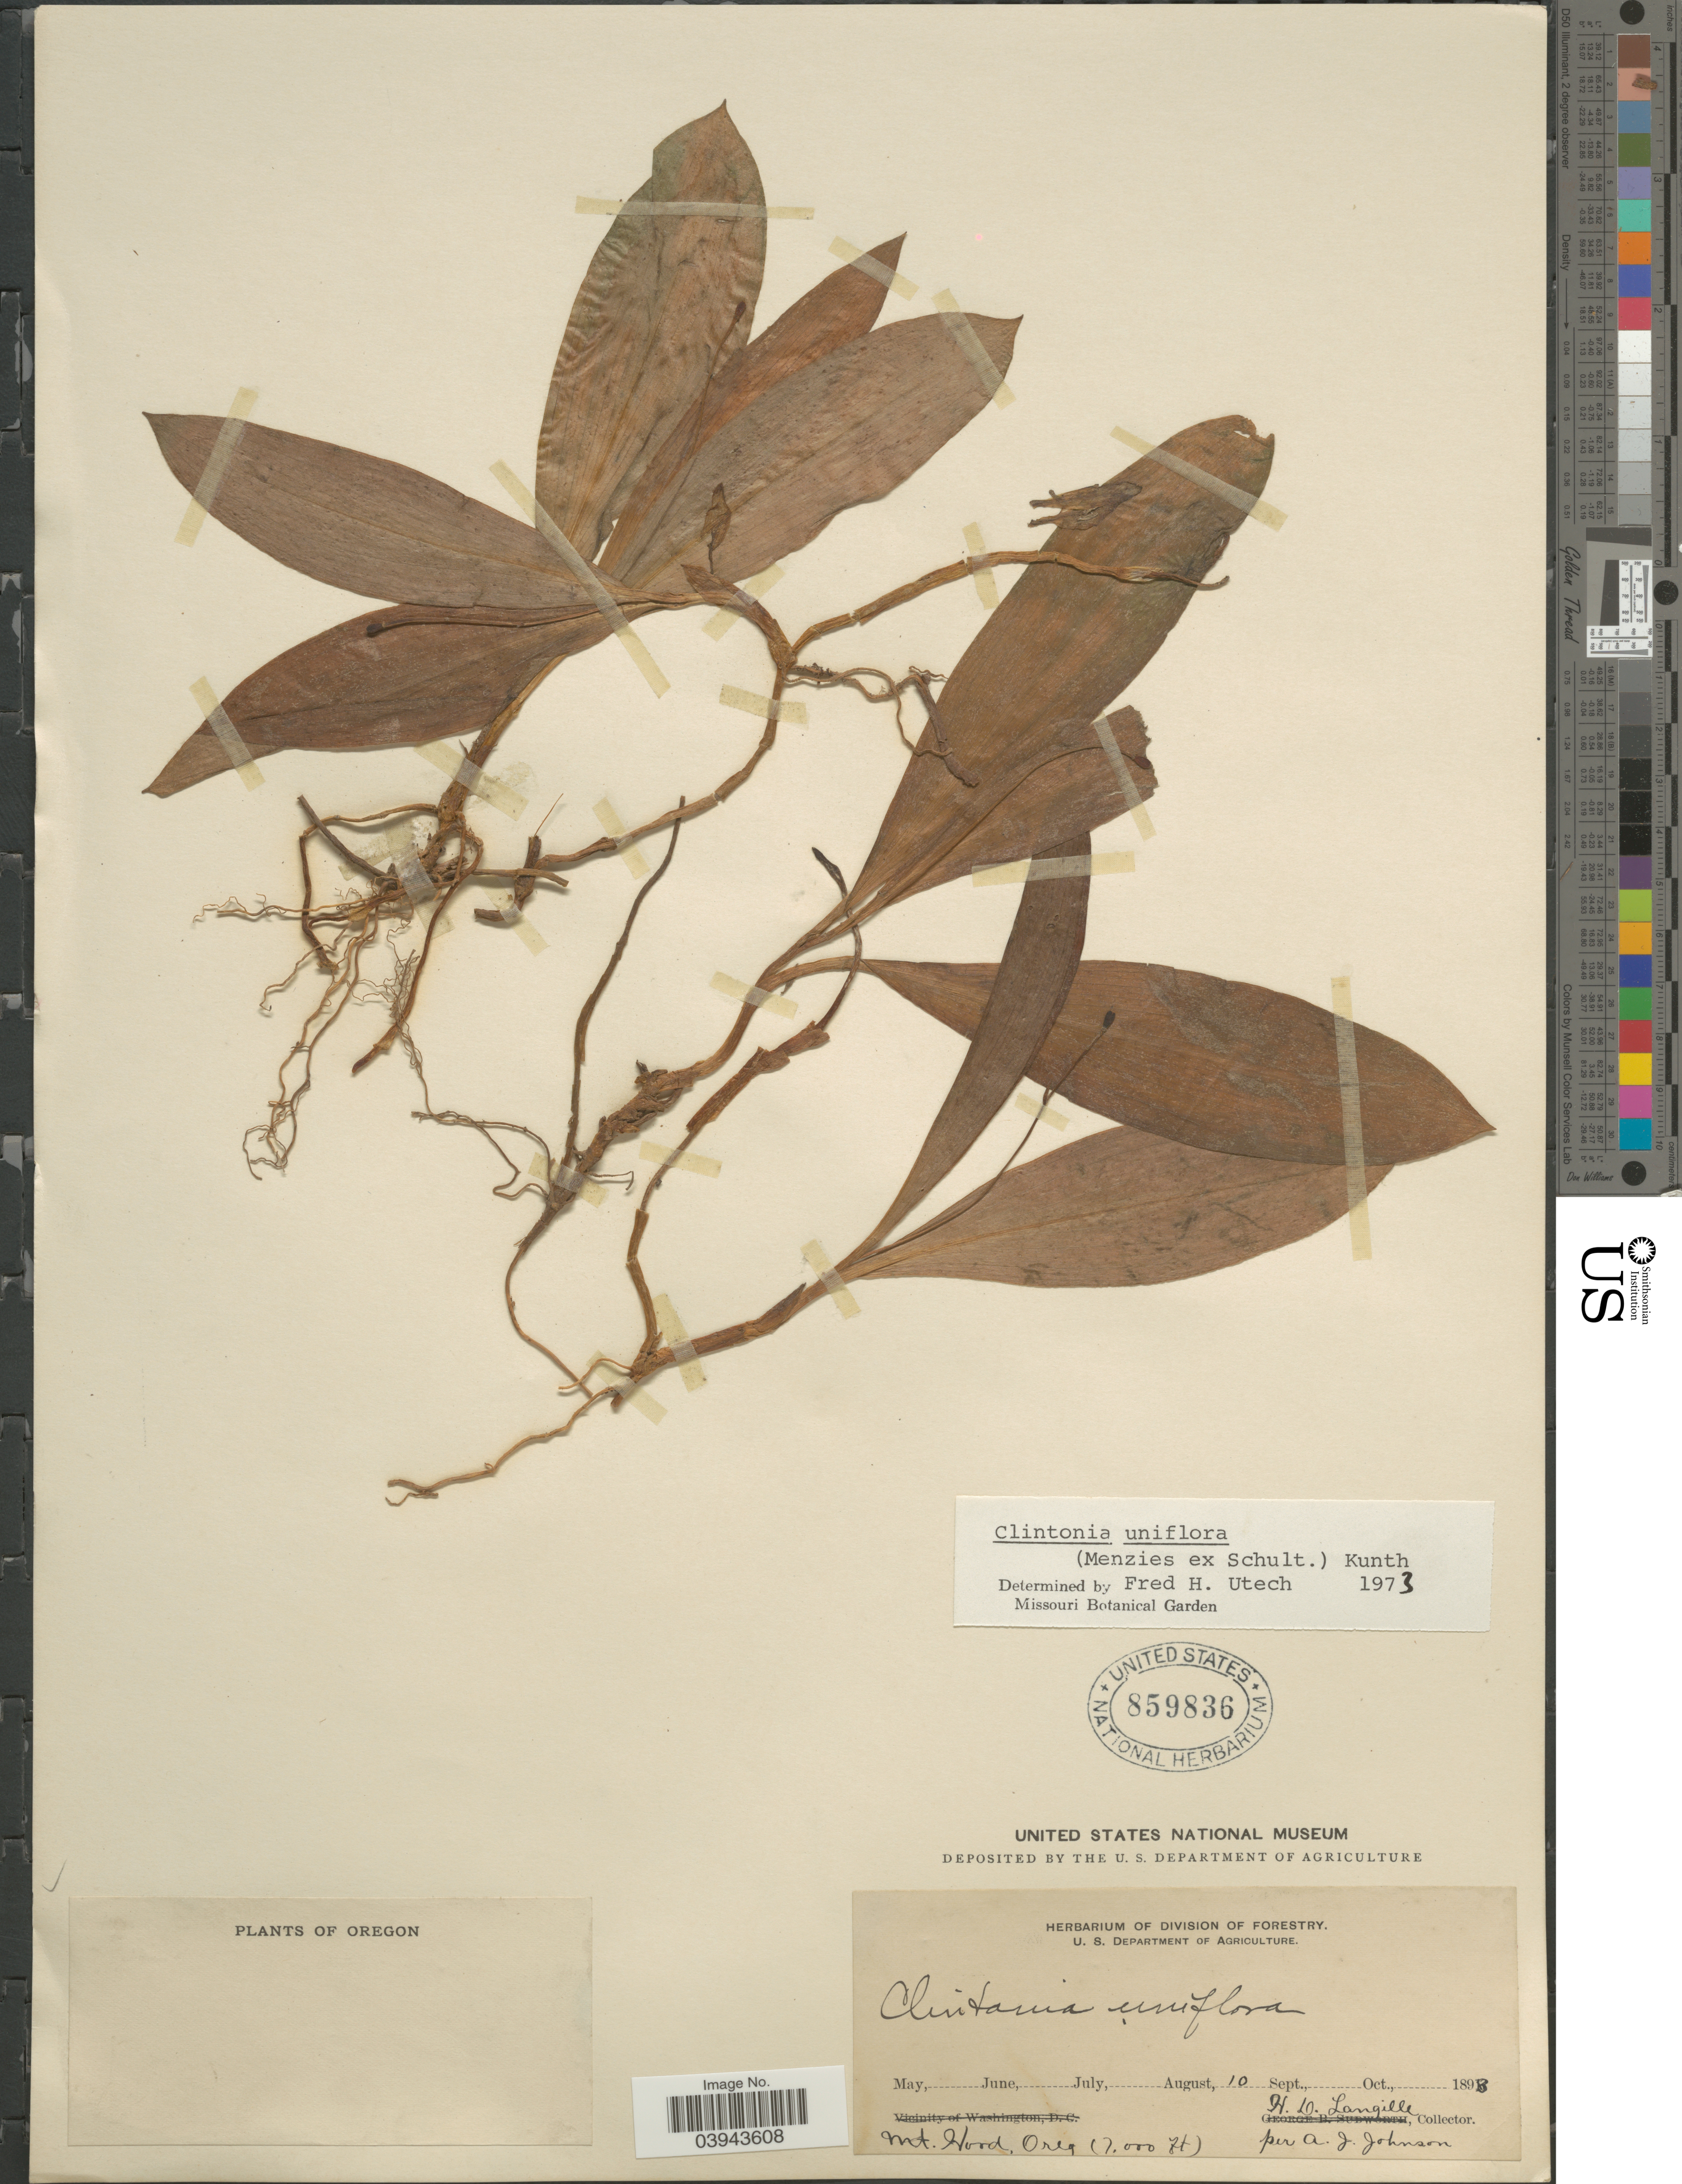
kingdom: Plantae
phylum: Tracheophyta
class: Liliopsida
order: Liliales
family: Liliaceae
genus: Clintonia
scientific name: Clintonia uniflora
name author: Kunth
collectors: H. Langille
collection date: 1898-08-10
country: United States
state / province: Oregon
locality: Mt. Hood.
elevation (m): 2134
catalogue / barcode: US 859836